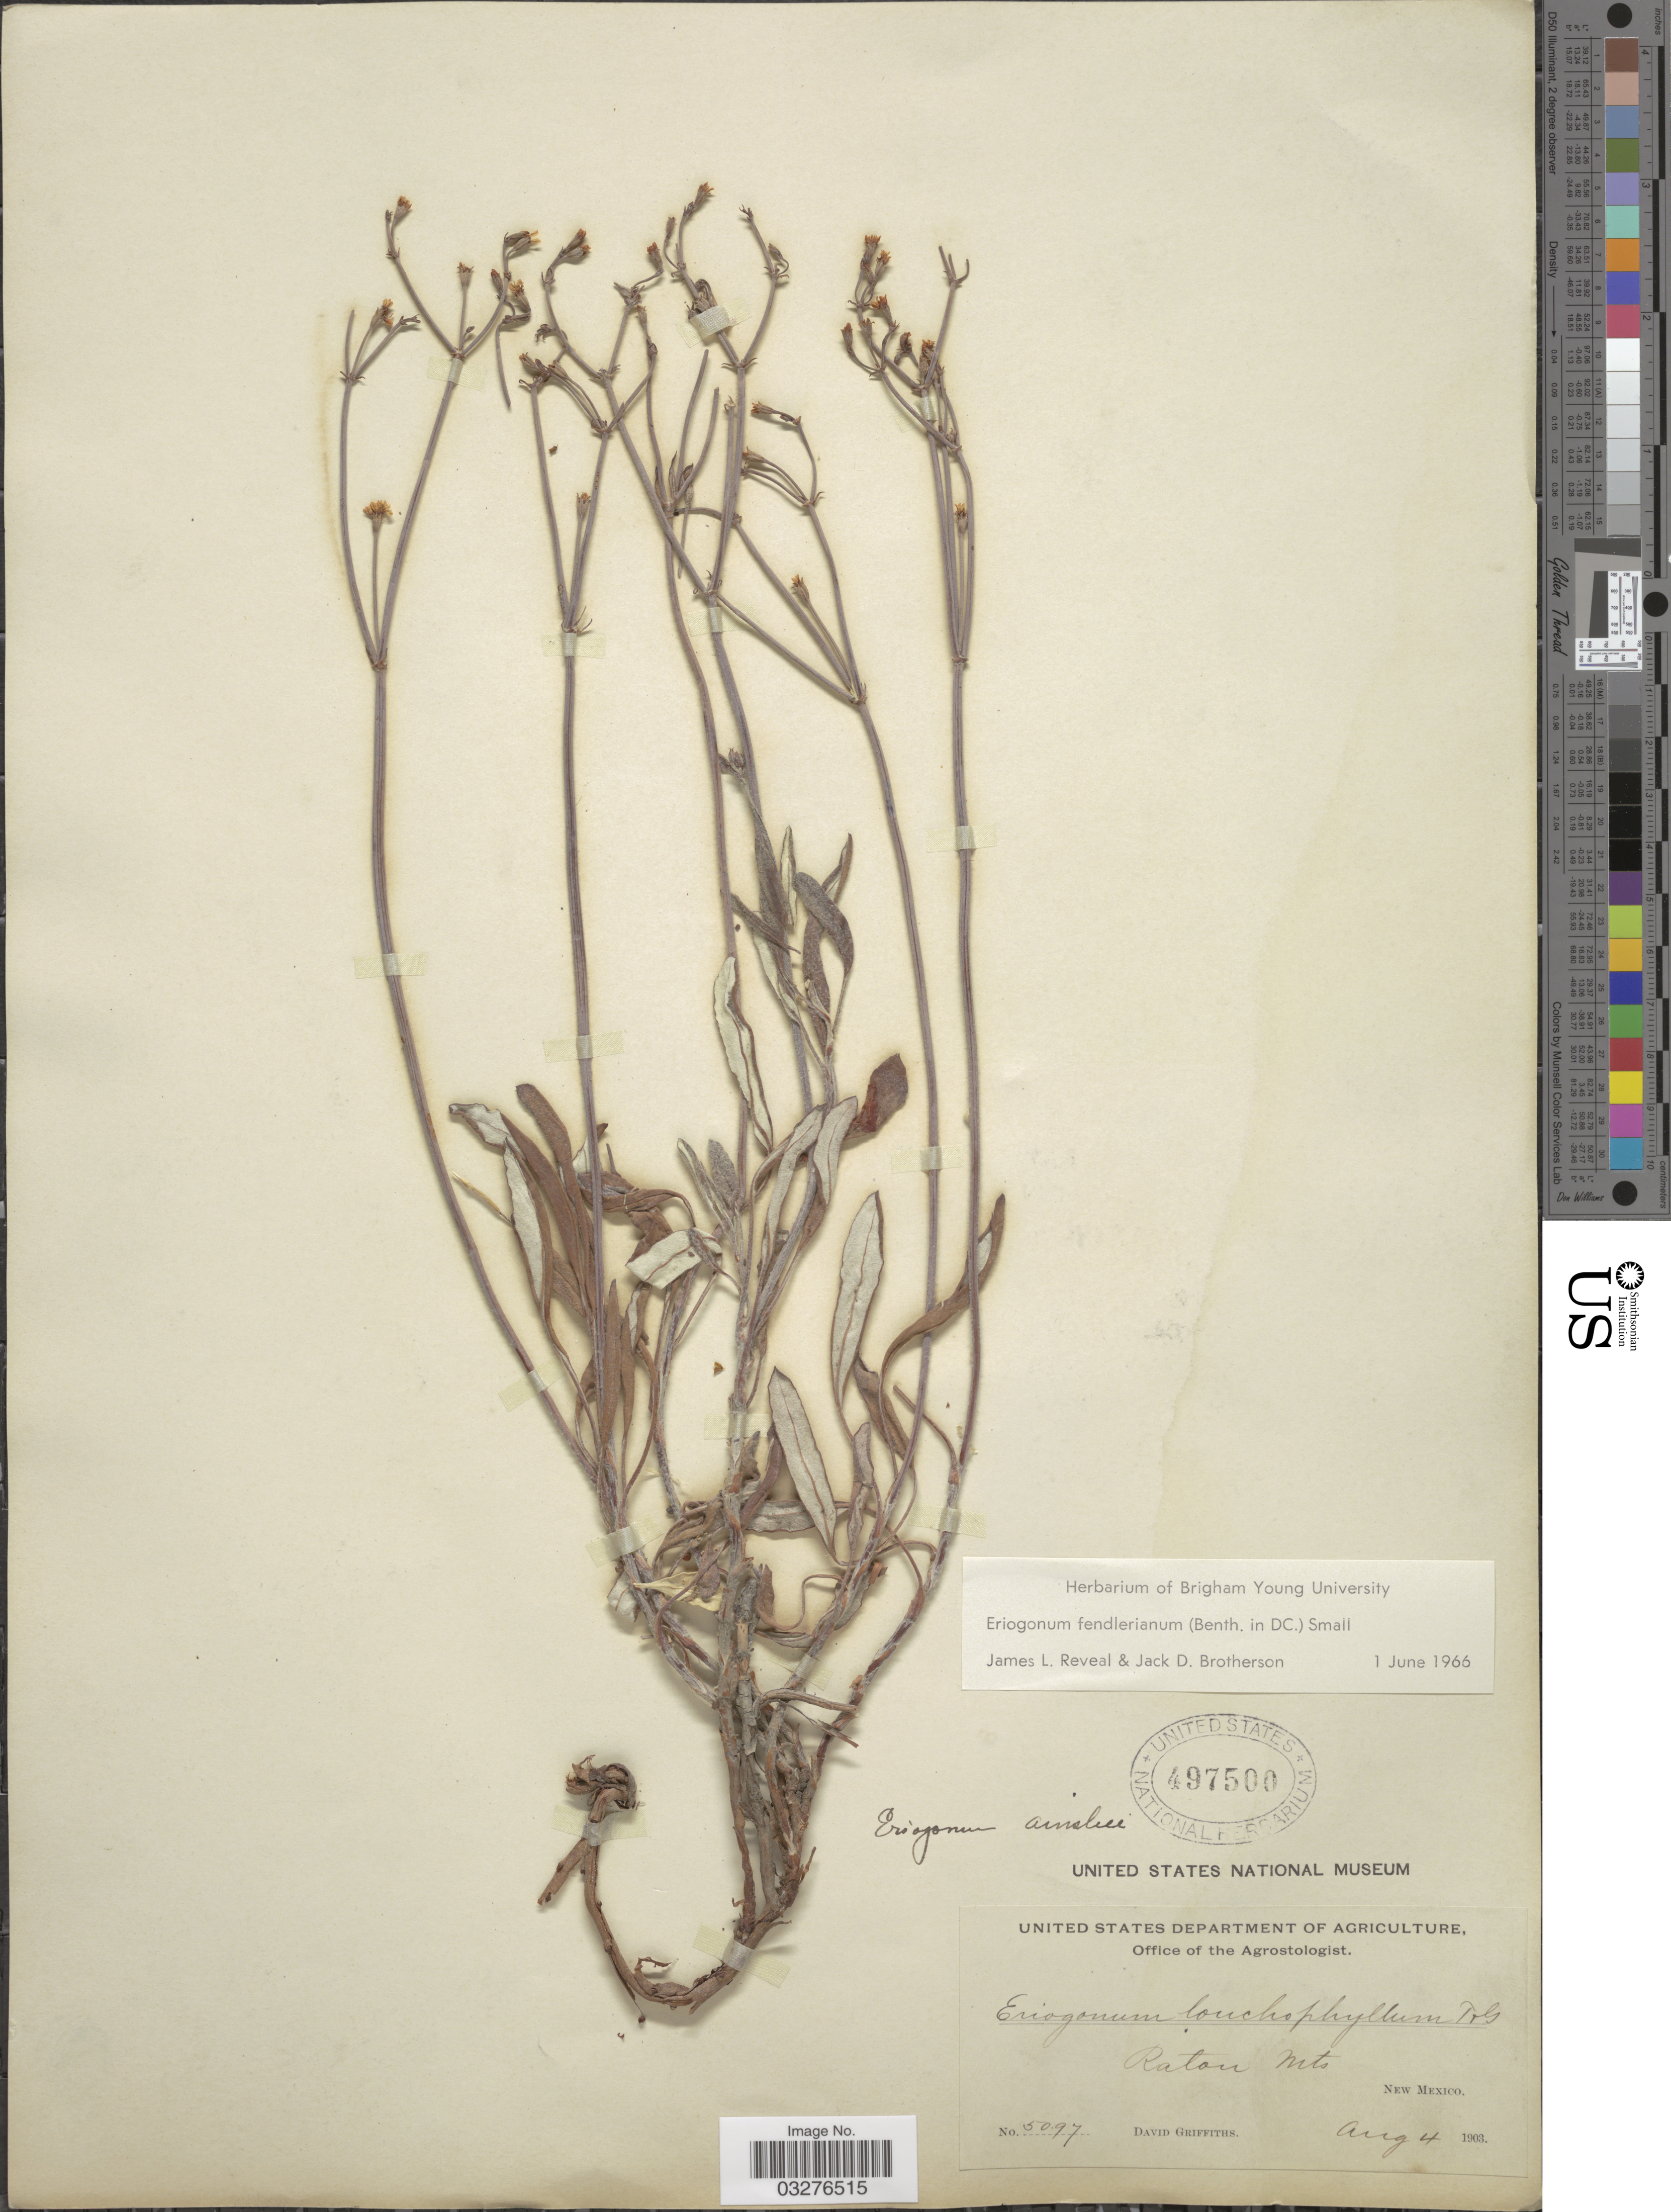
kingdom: Plantae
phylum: Tracheophyta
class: Magnoliopsida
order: Caryophyllales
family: Polygonaceae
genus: Eriogonum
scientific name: Eriogonum fendlerianum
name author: (Benth.) Small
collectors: D. Griffiths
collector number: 5097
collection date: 1903-08-04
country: United States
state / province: New Mexico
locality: Raton Mts.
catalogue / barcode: US 497500